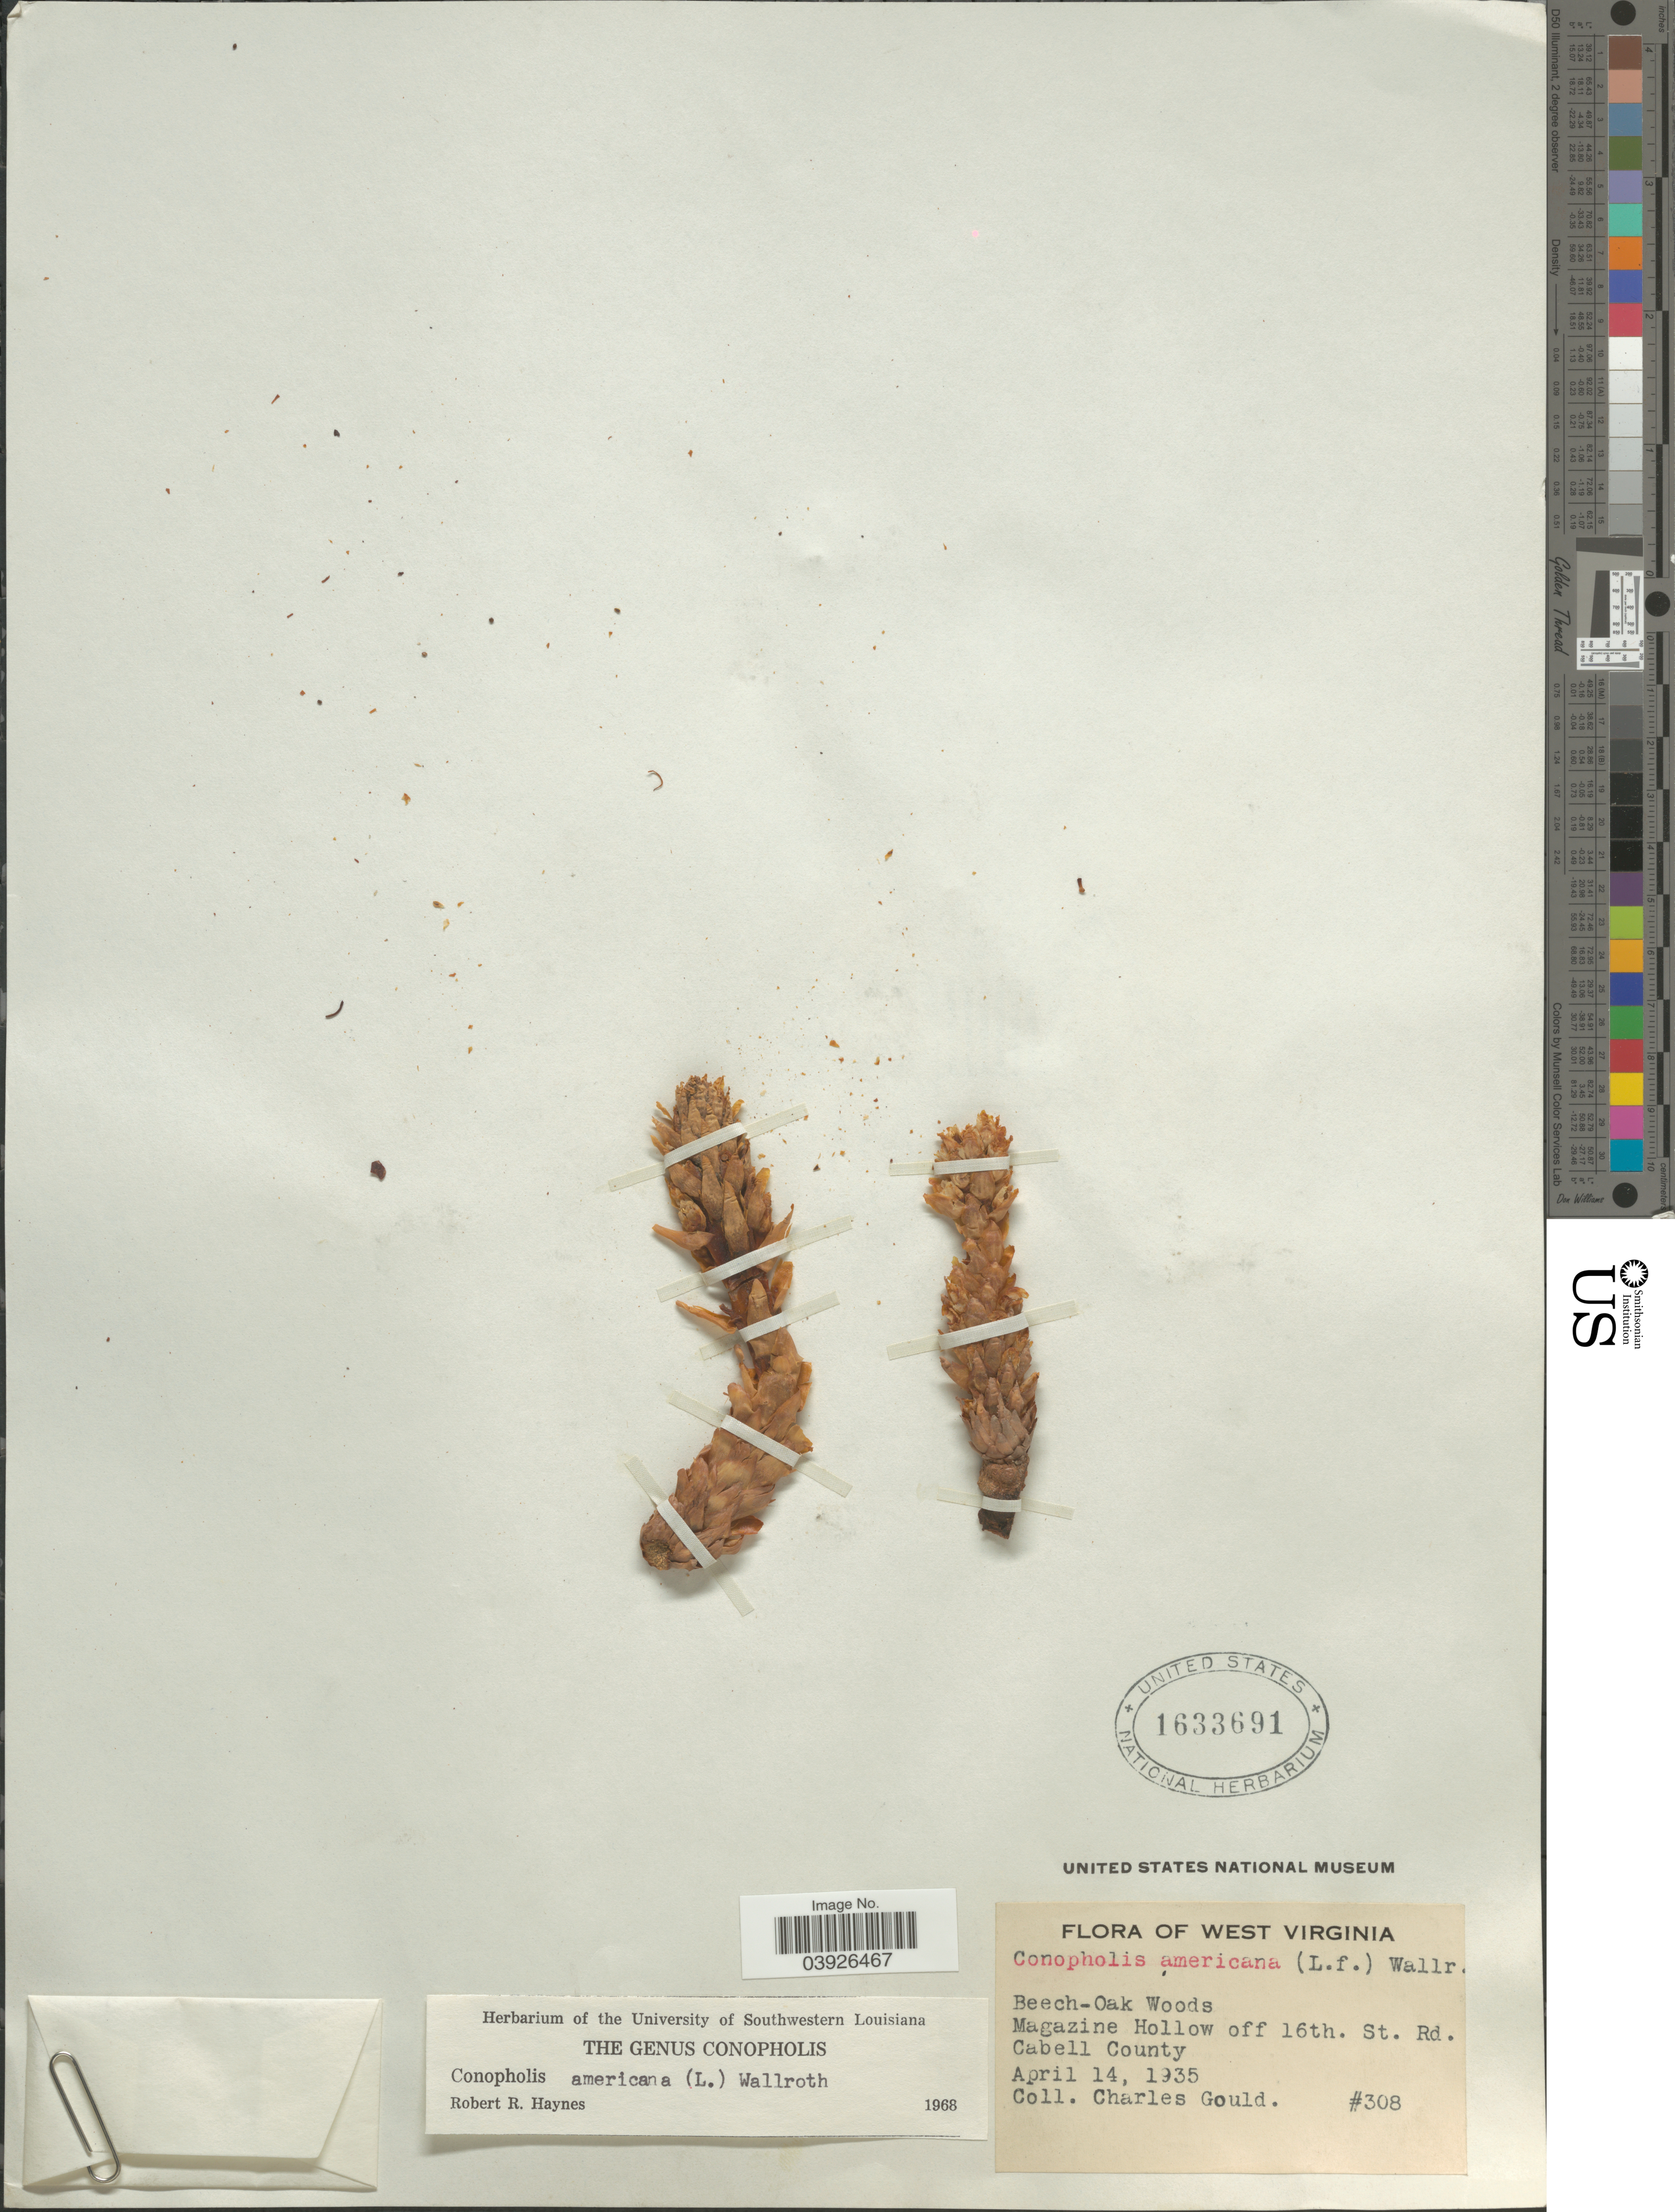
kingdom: Plantae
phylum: Tracheophyta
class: Magnoliopsida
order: Lamiales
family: Orobanchaceae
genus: Conopholis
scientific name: Conopholis americana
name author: (L. f.) Wallr.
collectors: C. Gould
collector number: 308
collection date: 1935-04-14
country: United States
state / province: West Virginia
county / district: Cabell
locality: Magazine Hollow off 16th. St. Rd. Cabell County.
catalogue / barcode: US 1633691